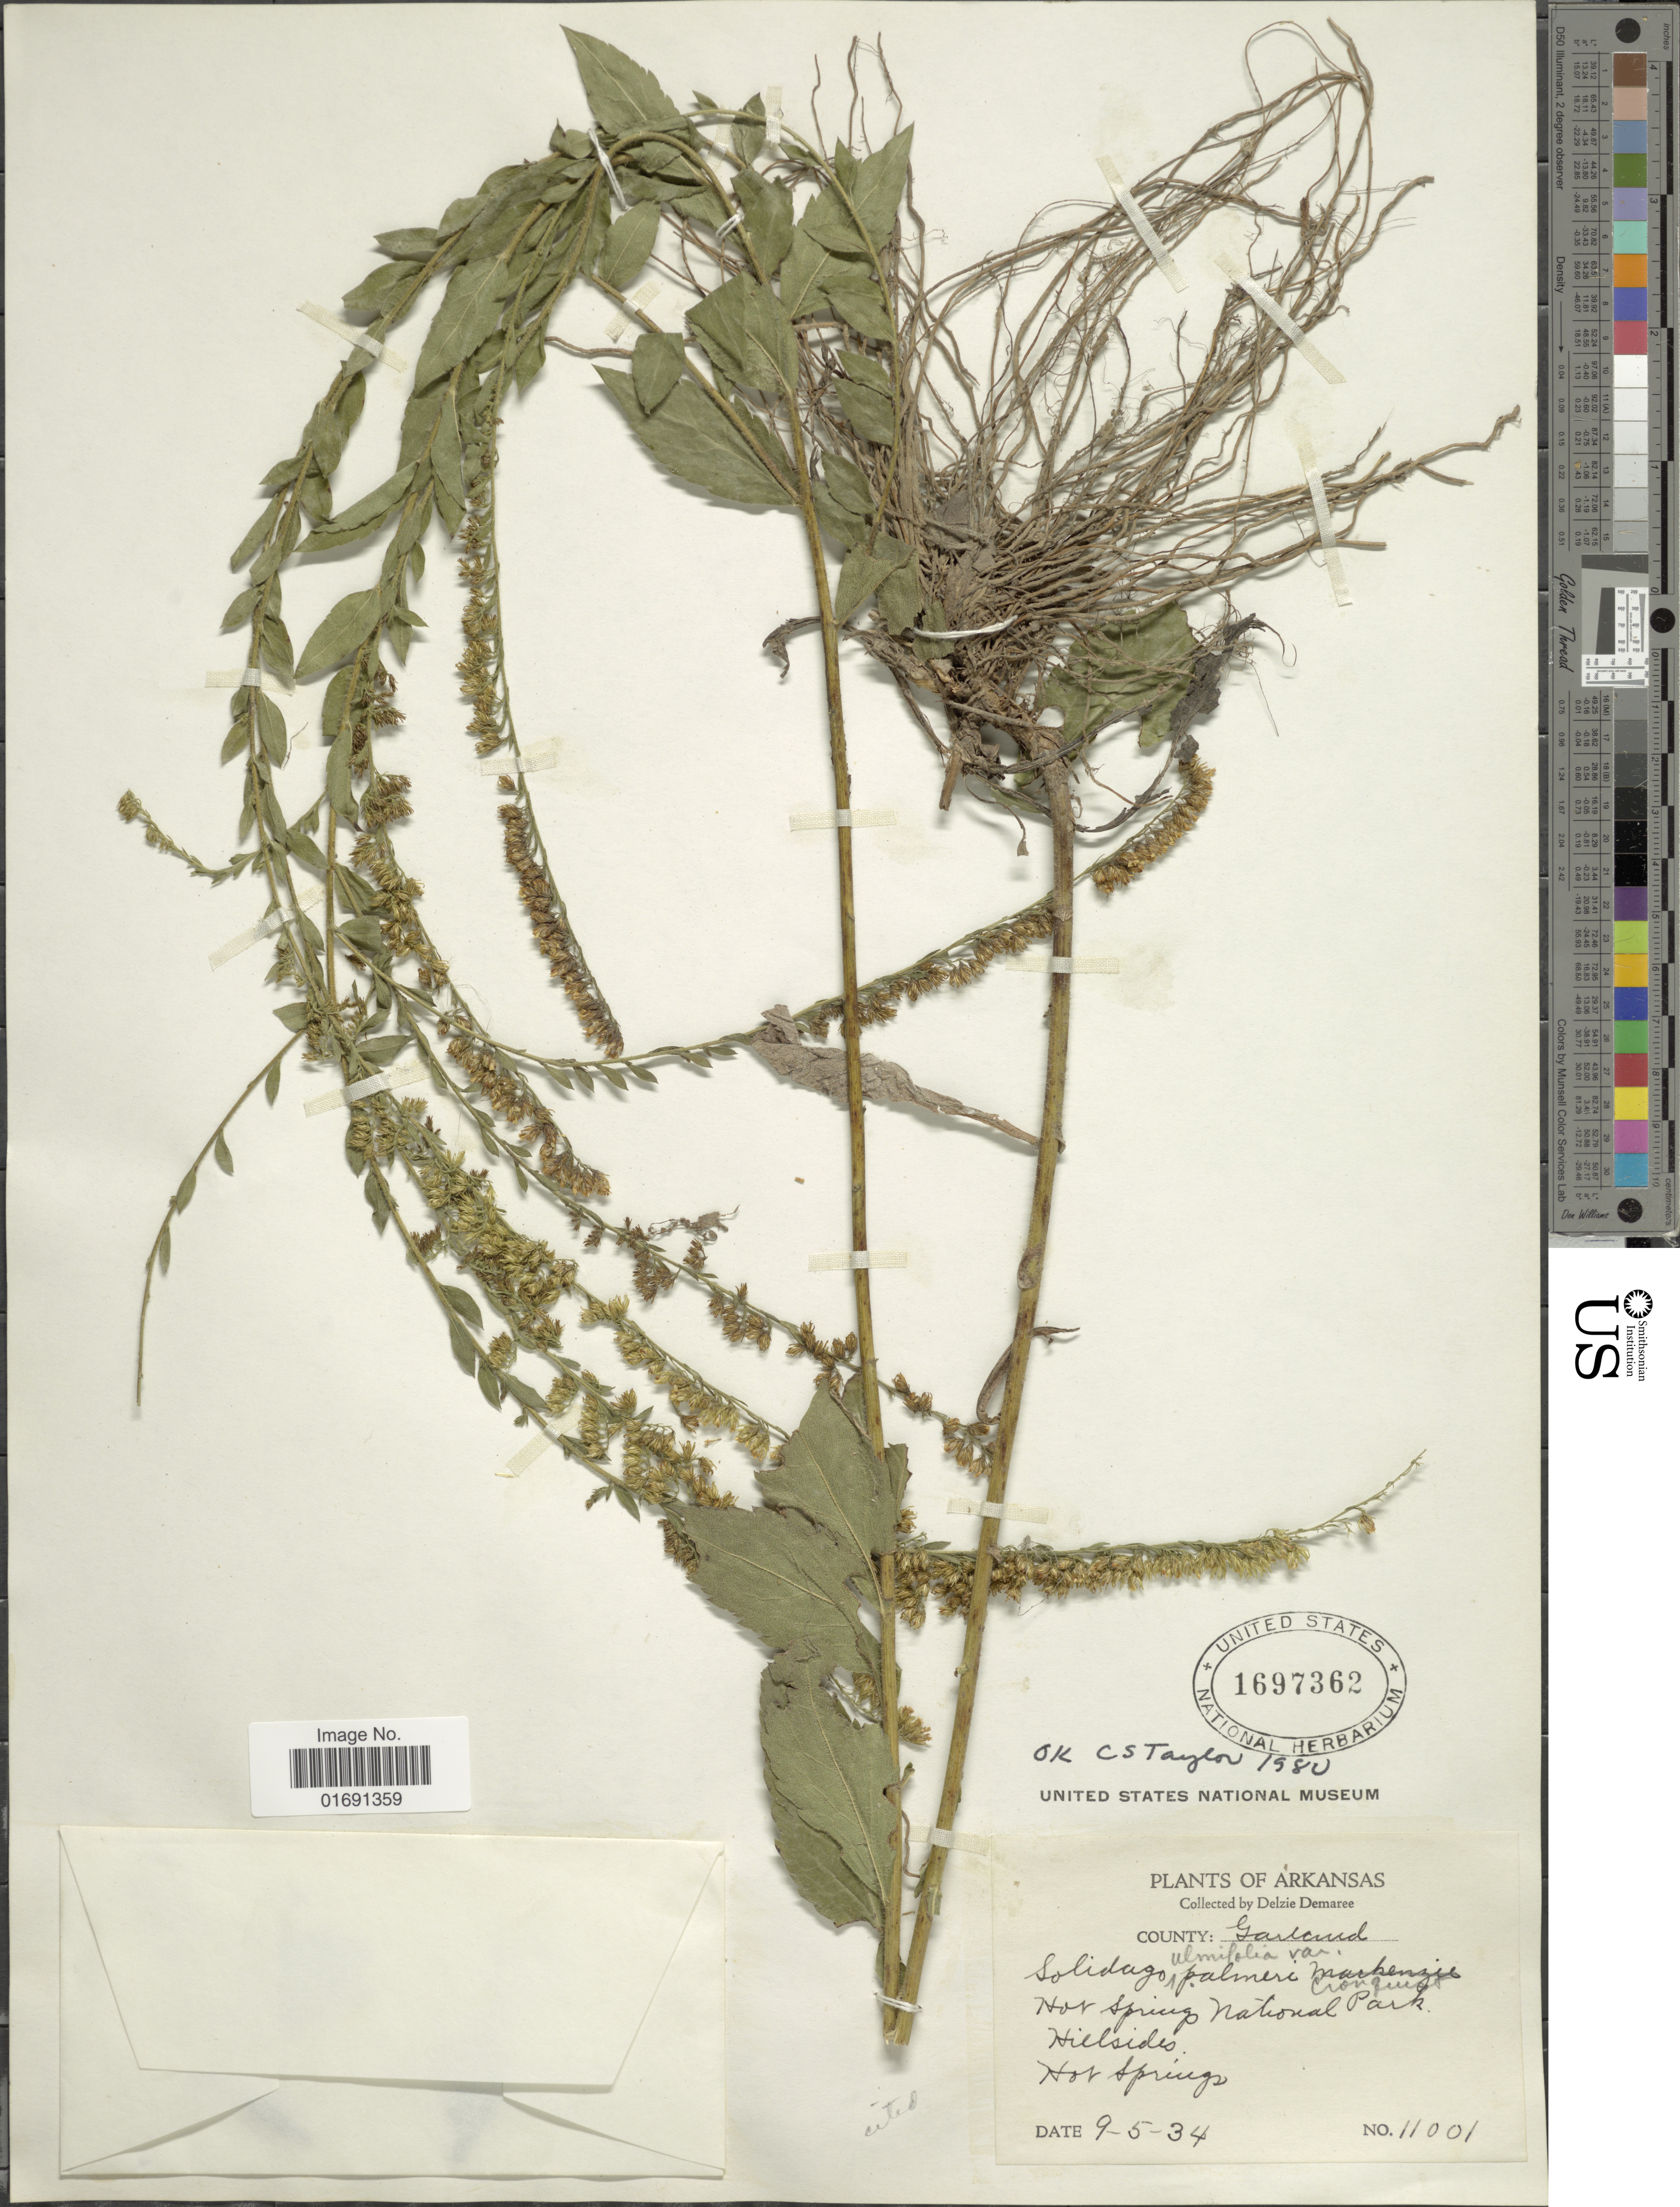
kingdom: Plantae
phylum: Tracheophyta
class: Magnoliopsida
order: Asterales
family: Asteraceae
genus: Solidago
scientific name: Solidago ulmifolia var. palmeri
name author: Mill.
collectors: D. Demaree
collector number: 11001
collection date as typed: Transcribed d/m/y: 5/9/34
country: United States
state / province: Arkansas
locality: County Garland, , Hot Springs Narional Park, Hot Springs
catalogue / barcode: US 1697362